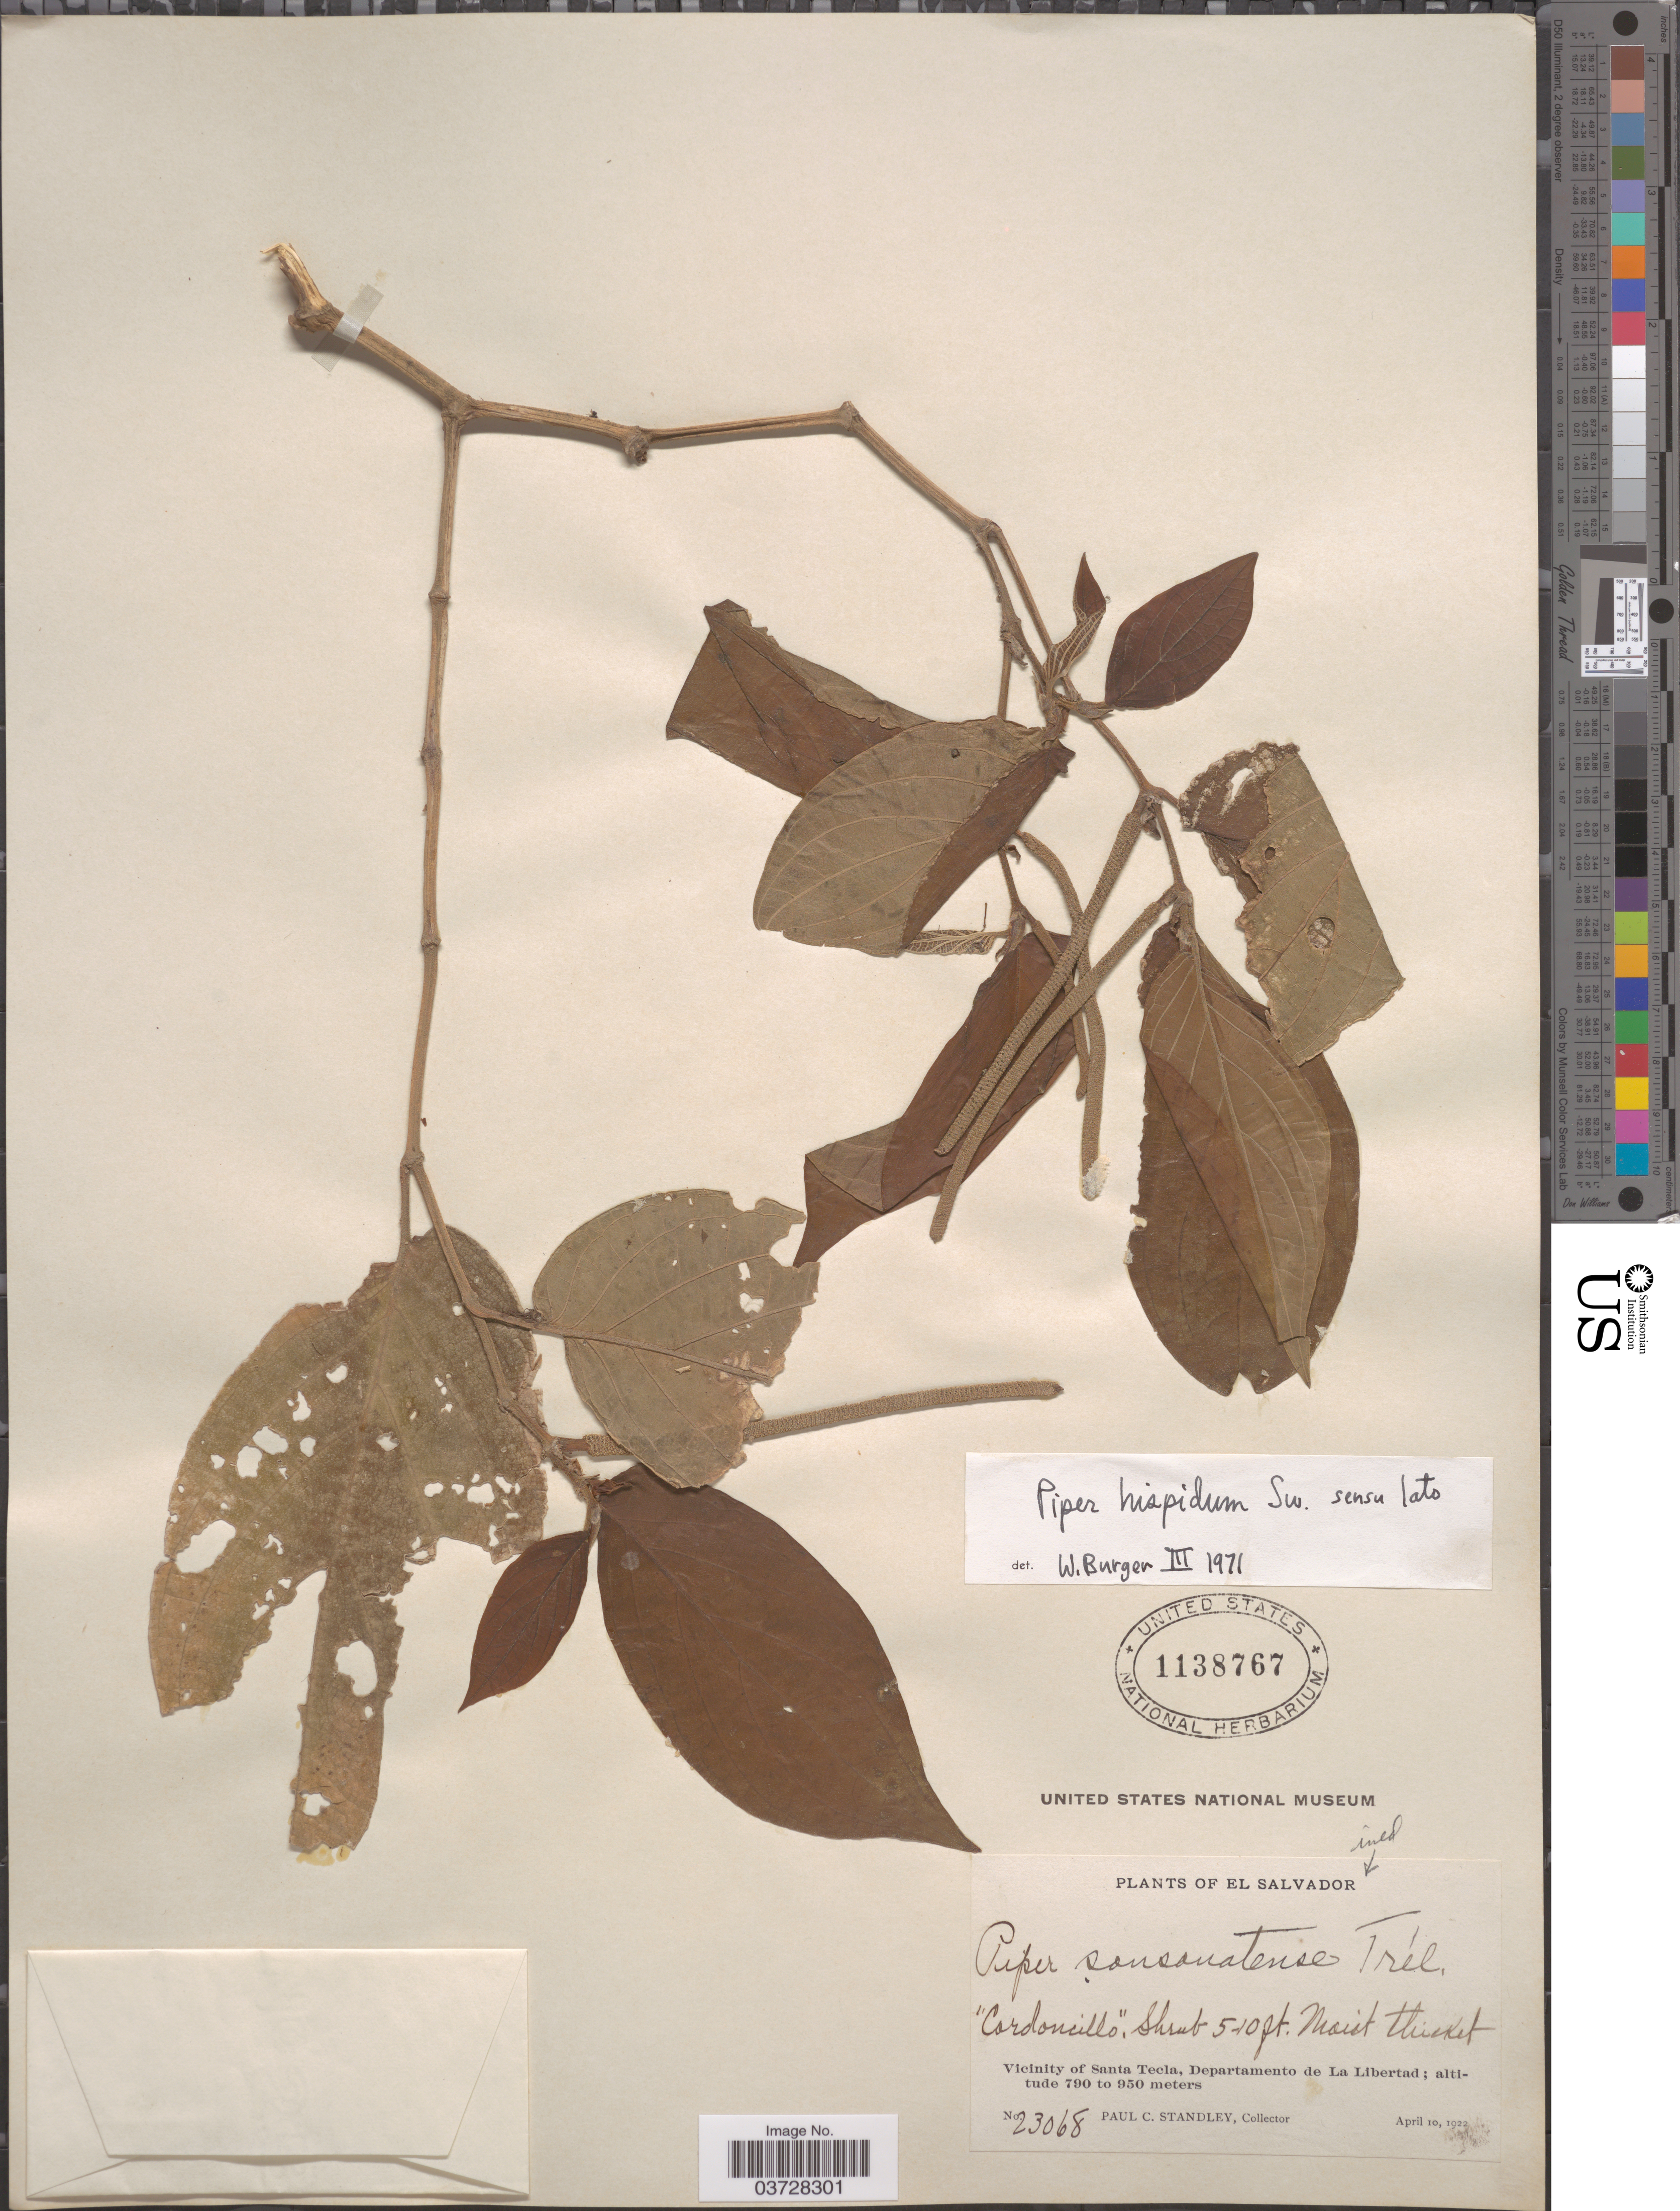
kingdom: Plantae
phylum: Tracheophyta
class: Magnoliopsida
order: Piperales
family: Piperaceae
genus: Piper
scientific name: Piper hispidum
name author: Sw.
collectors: P. C. Standley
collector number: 23068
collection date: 1922-04-10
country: El Salvador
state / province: La Libertad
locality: Vicinity of Santa Tecla, Departamento de La Libertad.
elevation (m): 790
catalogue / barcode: US 1138767